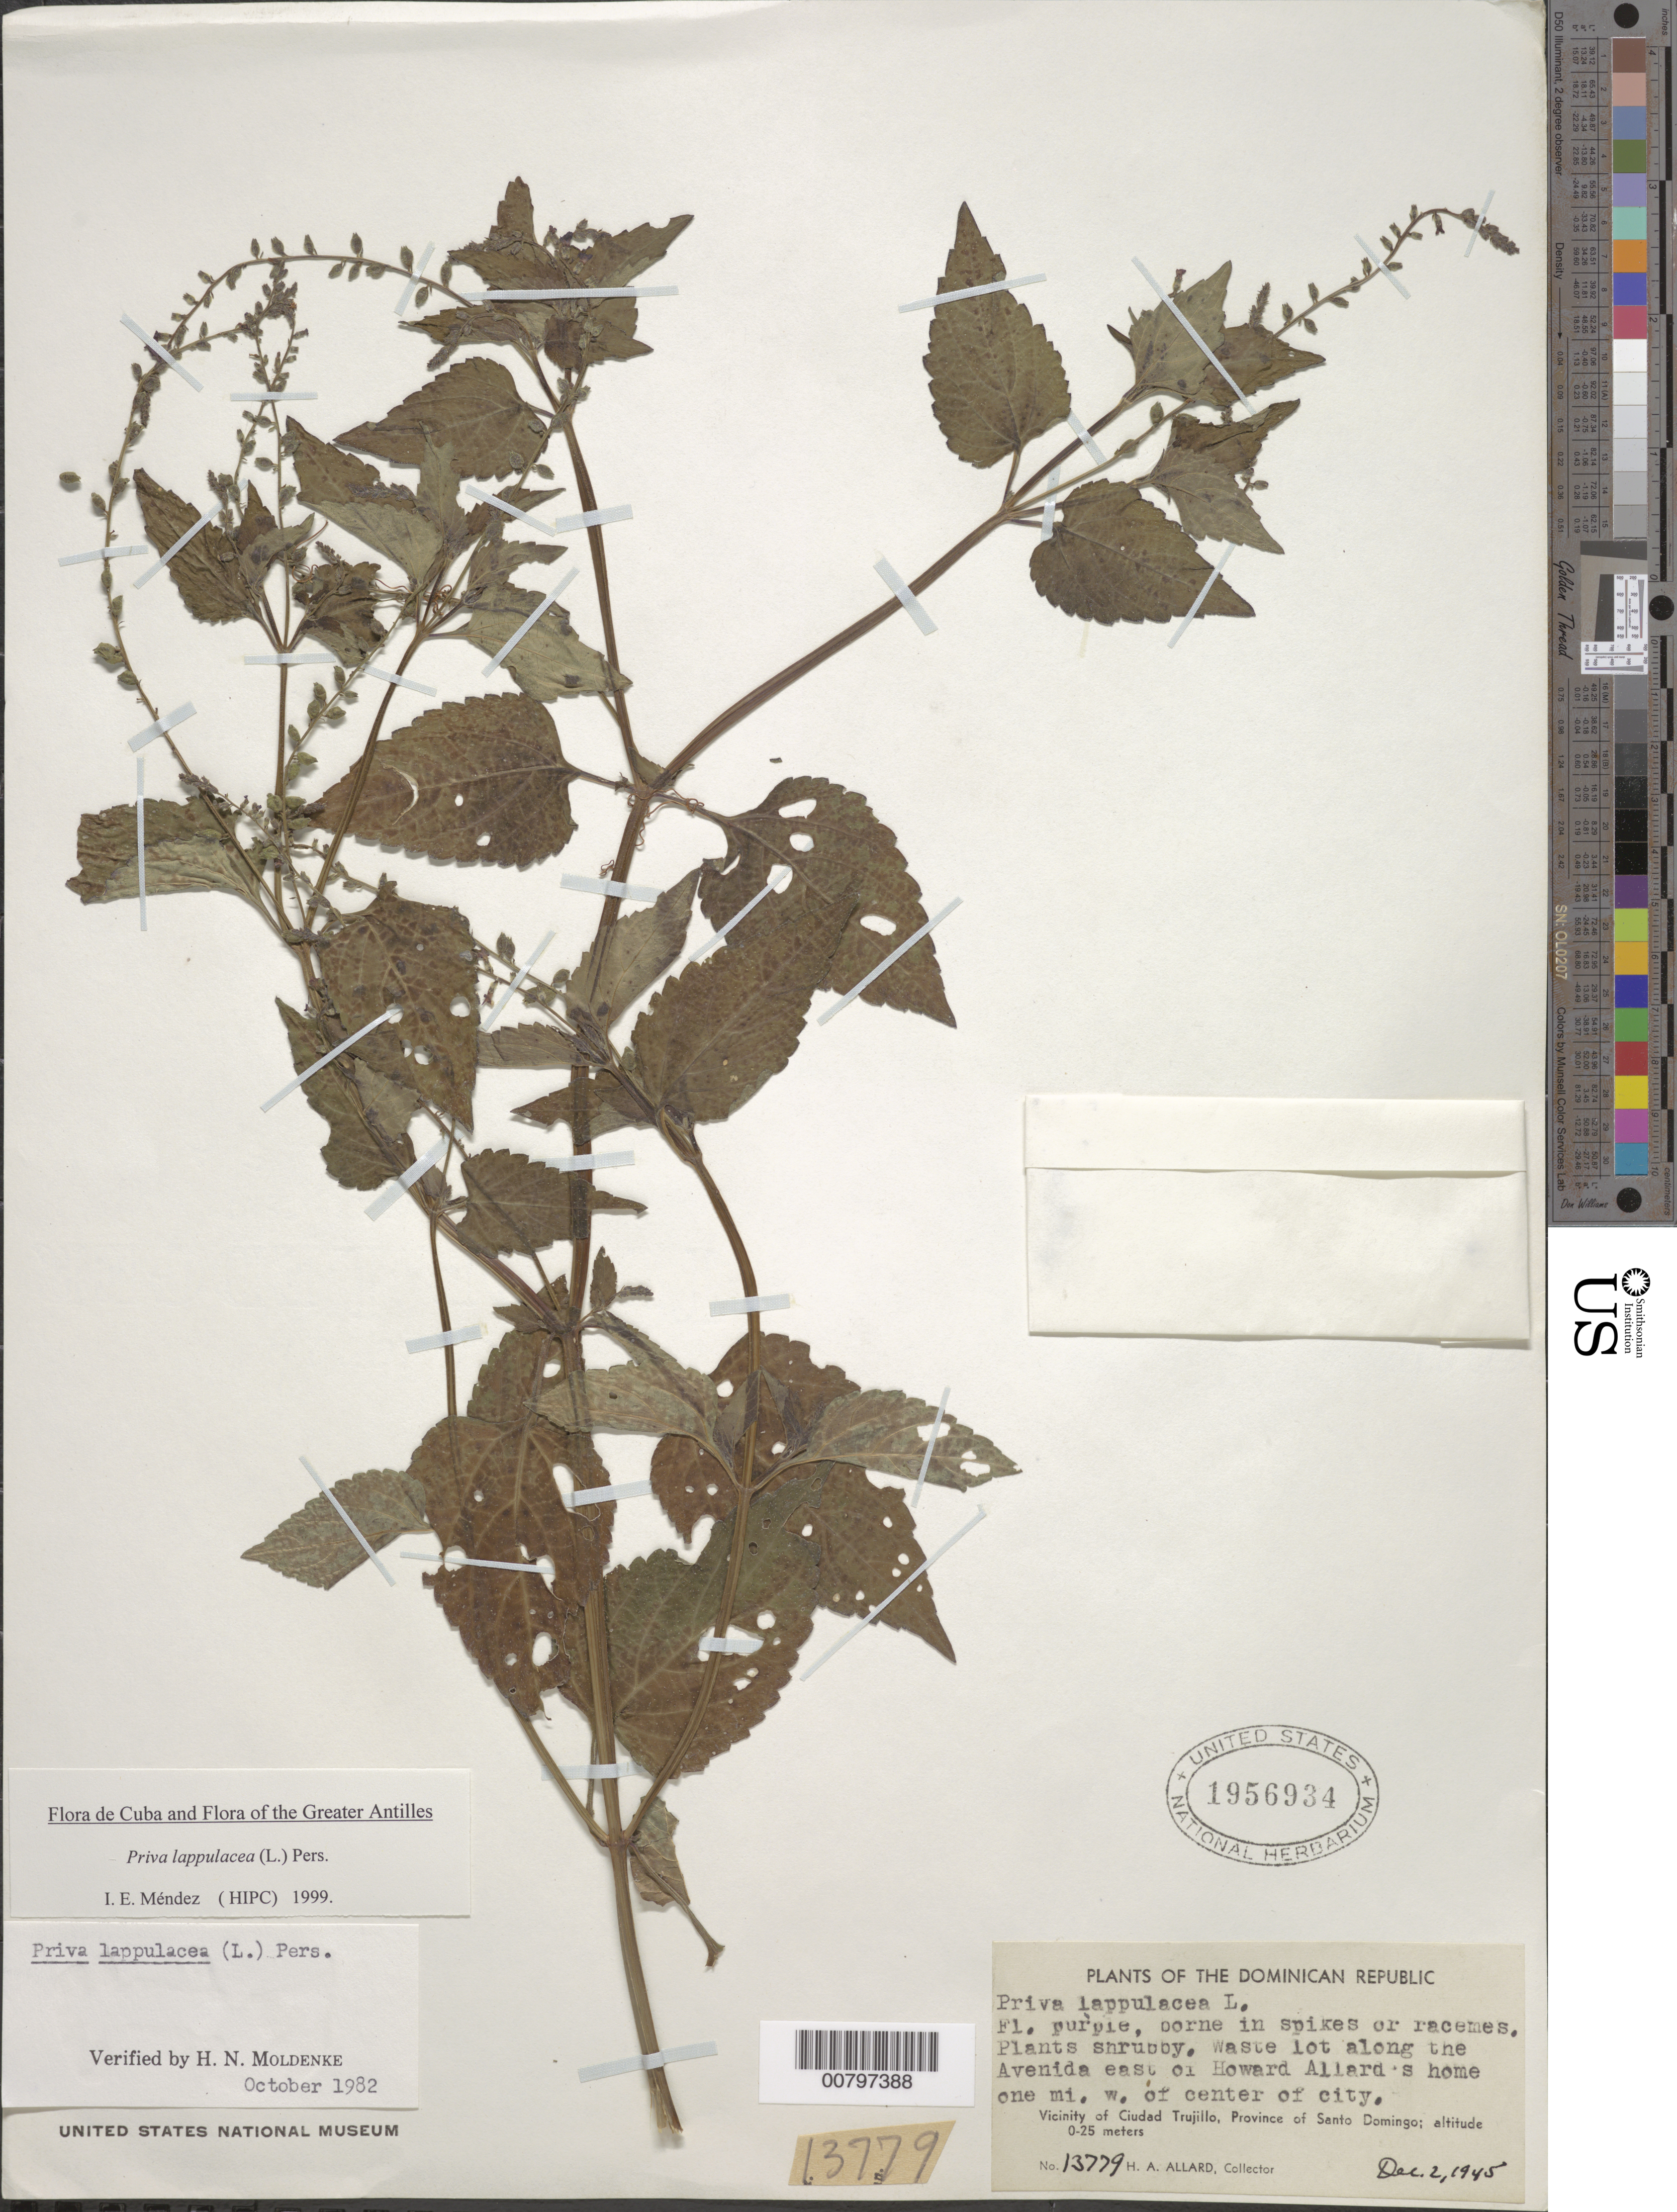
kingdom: Plantae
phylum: Tracheophyta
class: Magnoliopsida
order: Lamiales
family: Verbenaceae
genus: Priva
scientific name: Priva lappulacea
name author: (L.) Pers.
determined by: Méndez, Isidro E., (HIPC)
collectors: H. A. Allard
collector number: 13779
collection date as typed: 02 Dec 1945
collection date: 1945-12-02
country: Dominican Republic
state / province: Distrito Nacional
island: Hispaniola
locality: Vicinity of Santo Domingo, along the Avenida E of Howard Allard's home 1mW of center of city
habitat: Waste lot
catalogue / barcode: US 1956934